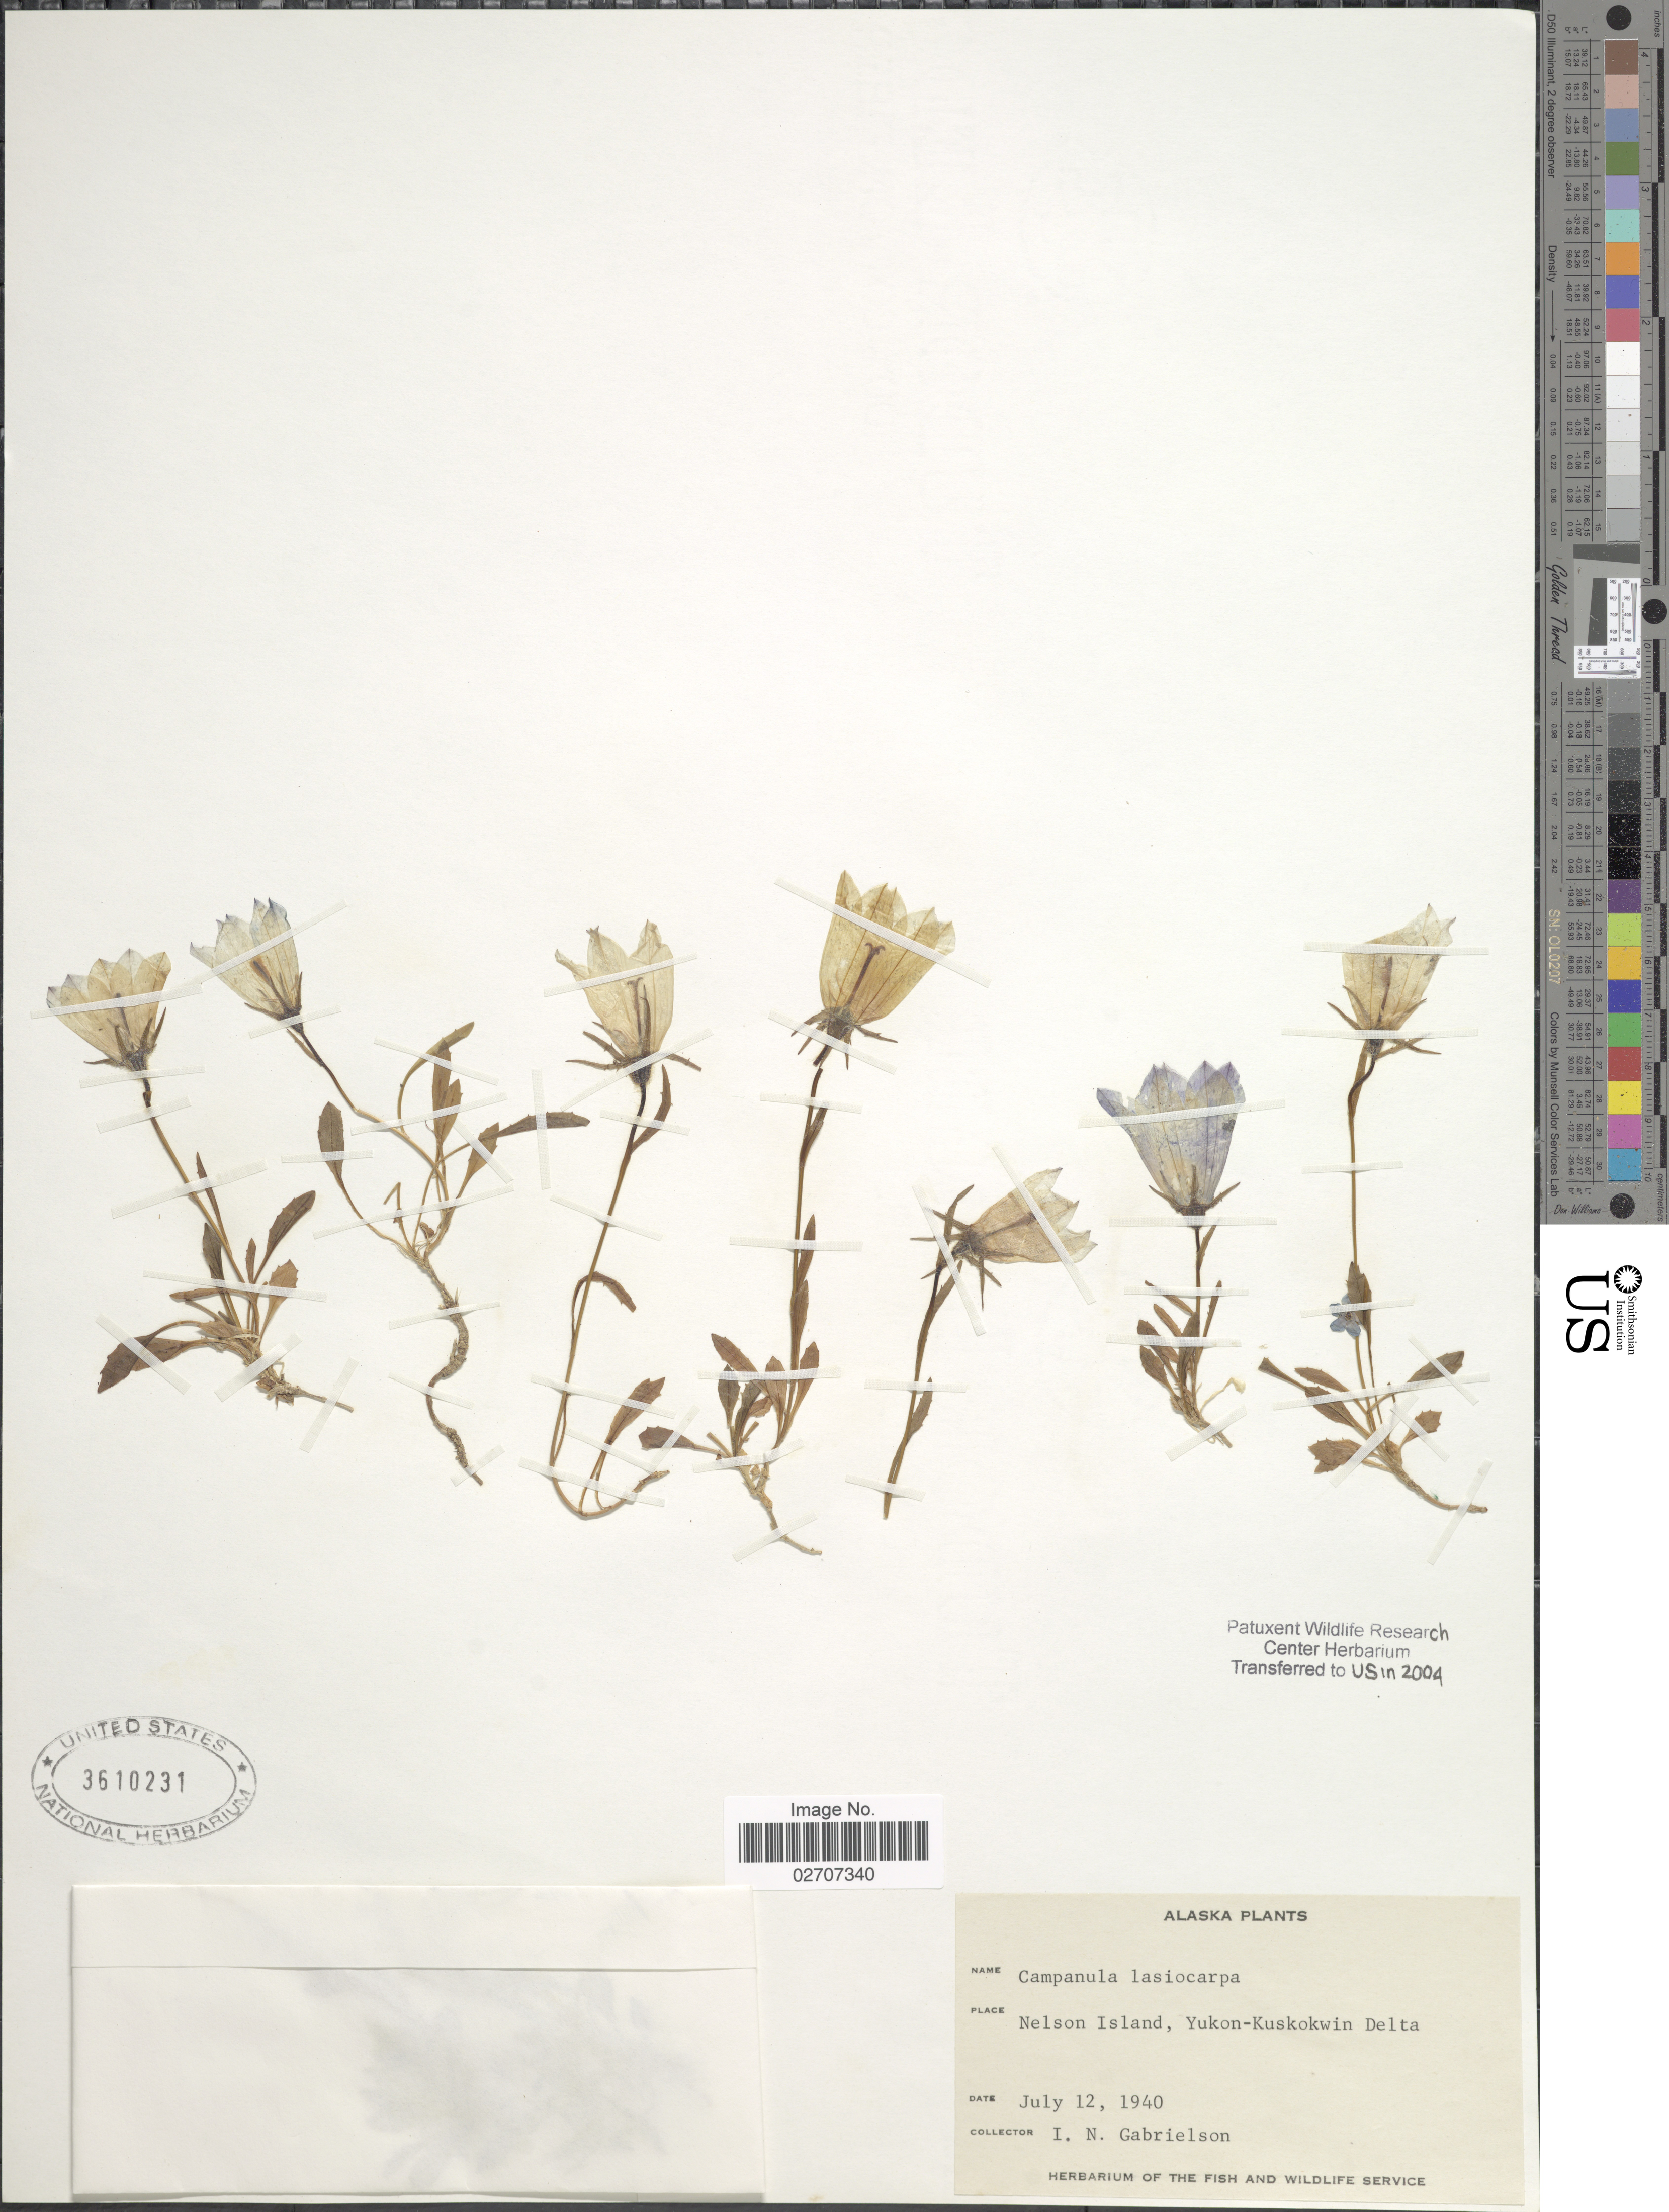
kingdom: Plantae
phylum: Tracheophyta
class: Magnoliopsida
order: Asterales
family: Campanulaceae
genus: Campanula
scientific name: Campanula lasiocarpa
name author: Cham.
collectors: I. Gabrielson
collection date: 1940-07-12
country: United States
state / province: Alaska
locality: Nelson Island, Yukon-Kuskokwin Delta.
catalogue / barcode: US 3610231